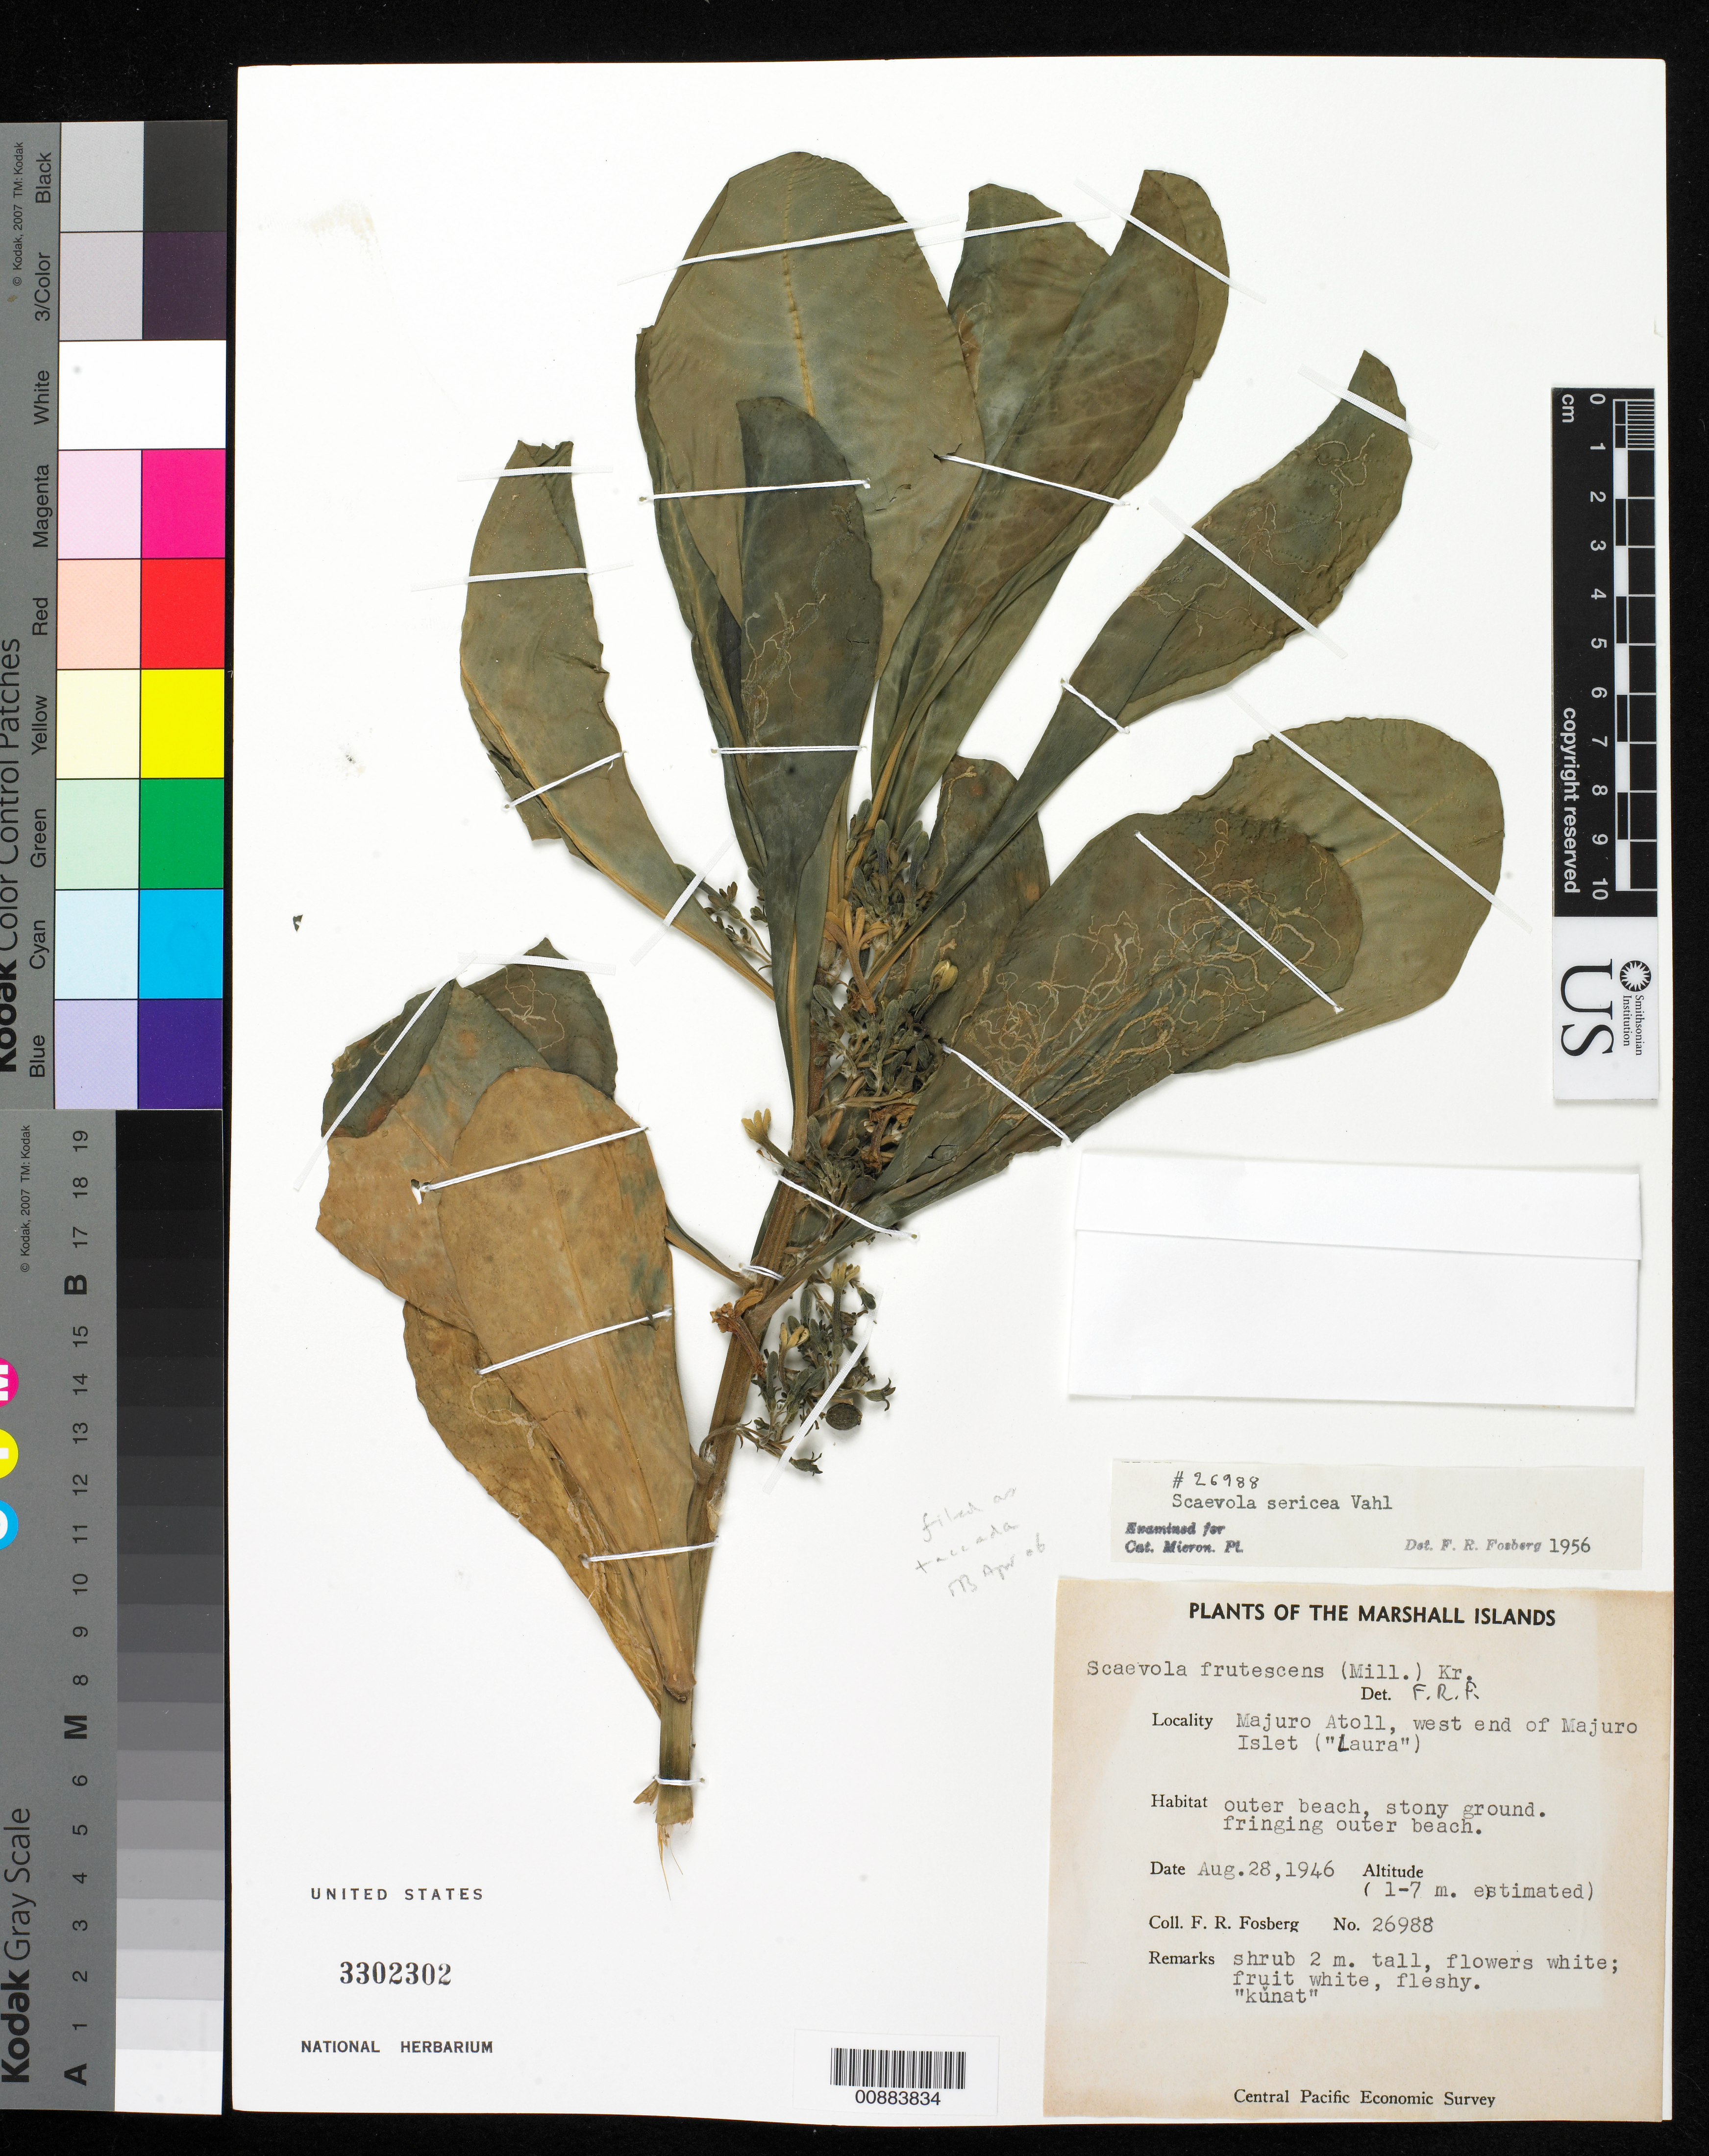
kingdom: Plantae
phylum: Tracheophyta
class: Magnoliopsida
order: Asterales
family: Goodeniaceae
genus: Scaevola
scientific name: Scaevola taccada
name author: (Gaertn.) Roxb.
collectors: F. R. Fosberg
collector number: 26988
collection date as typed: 28 Aug 1946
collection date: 1946-08-28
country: Marshall Islands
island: Majuro Atoll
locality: W end of Majuro ("Laura") Islet.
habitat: Outer beach, stony ground. Fringing outer beach.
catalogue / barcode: US 3302302